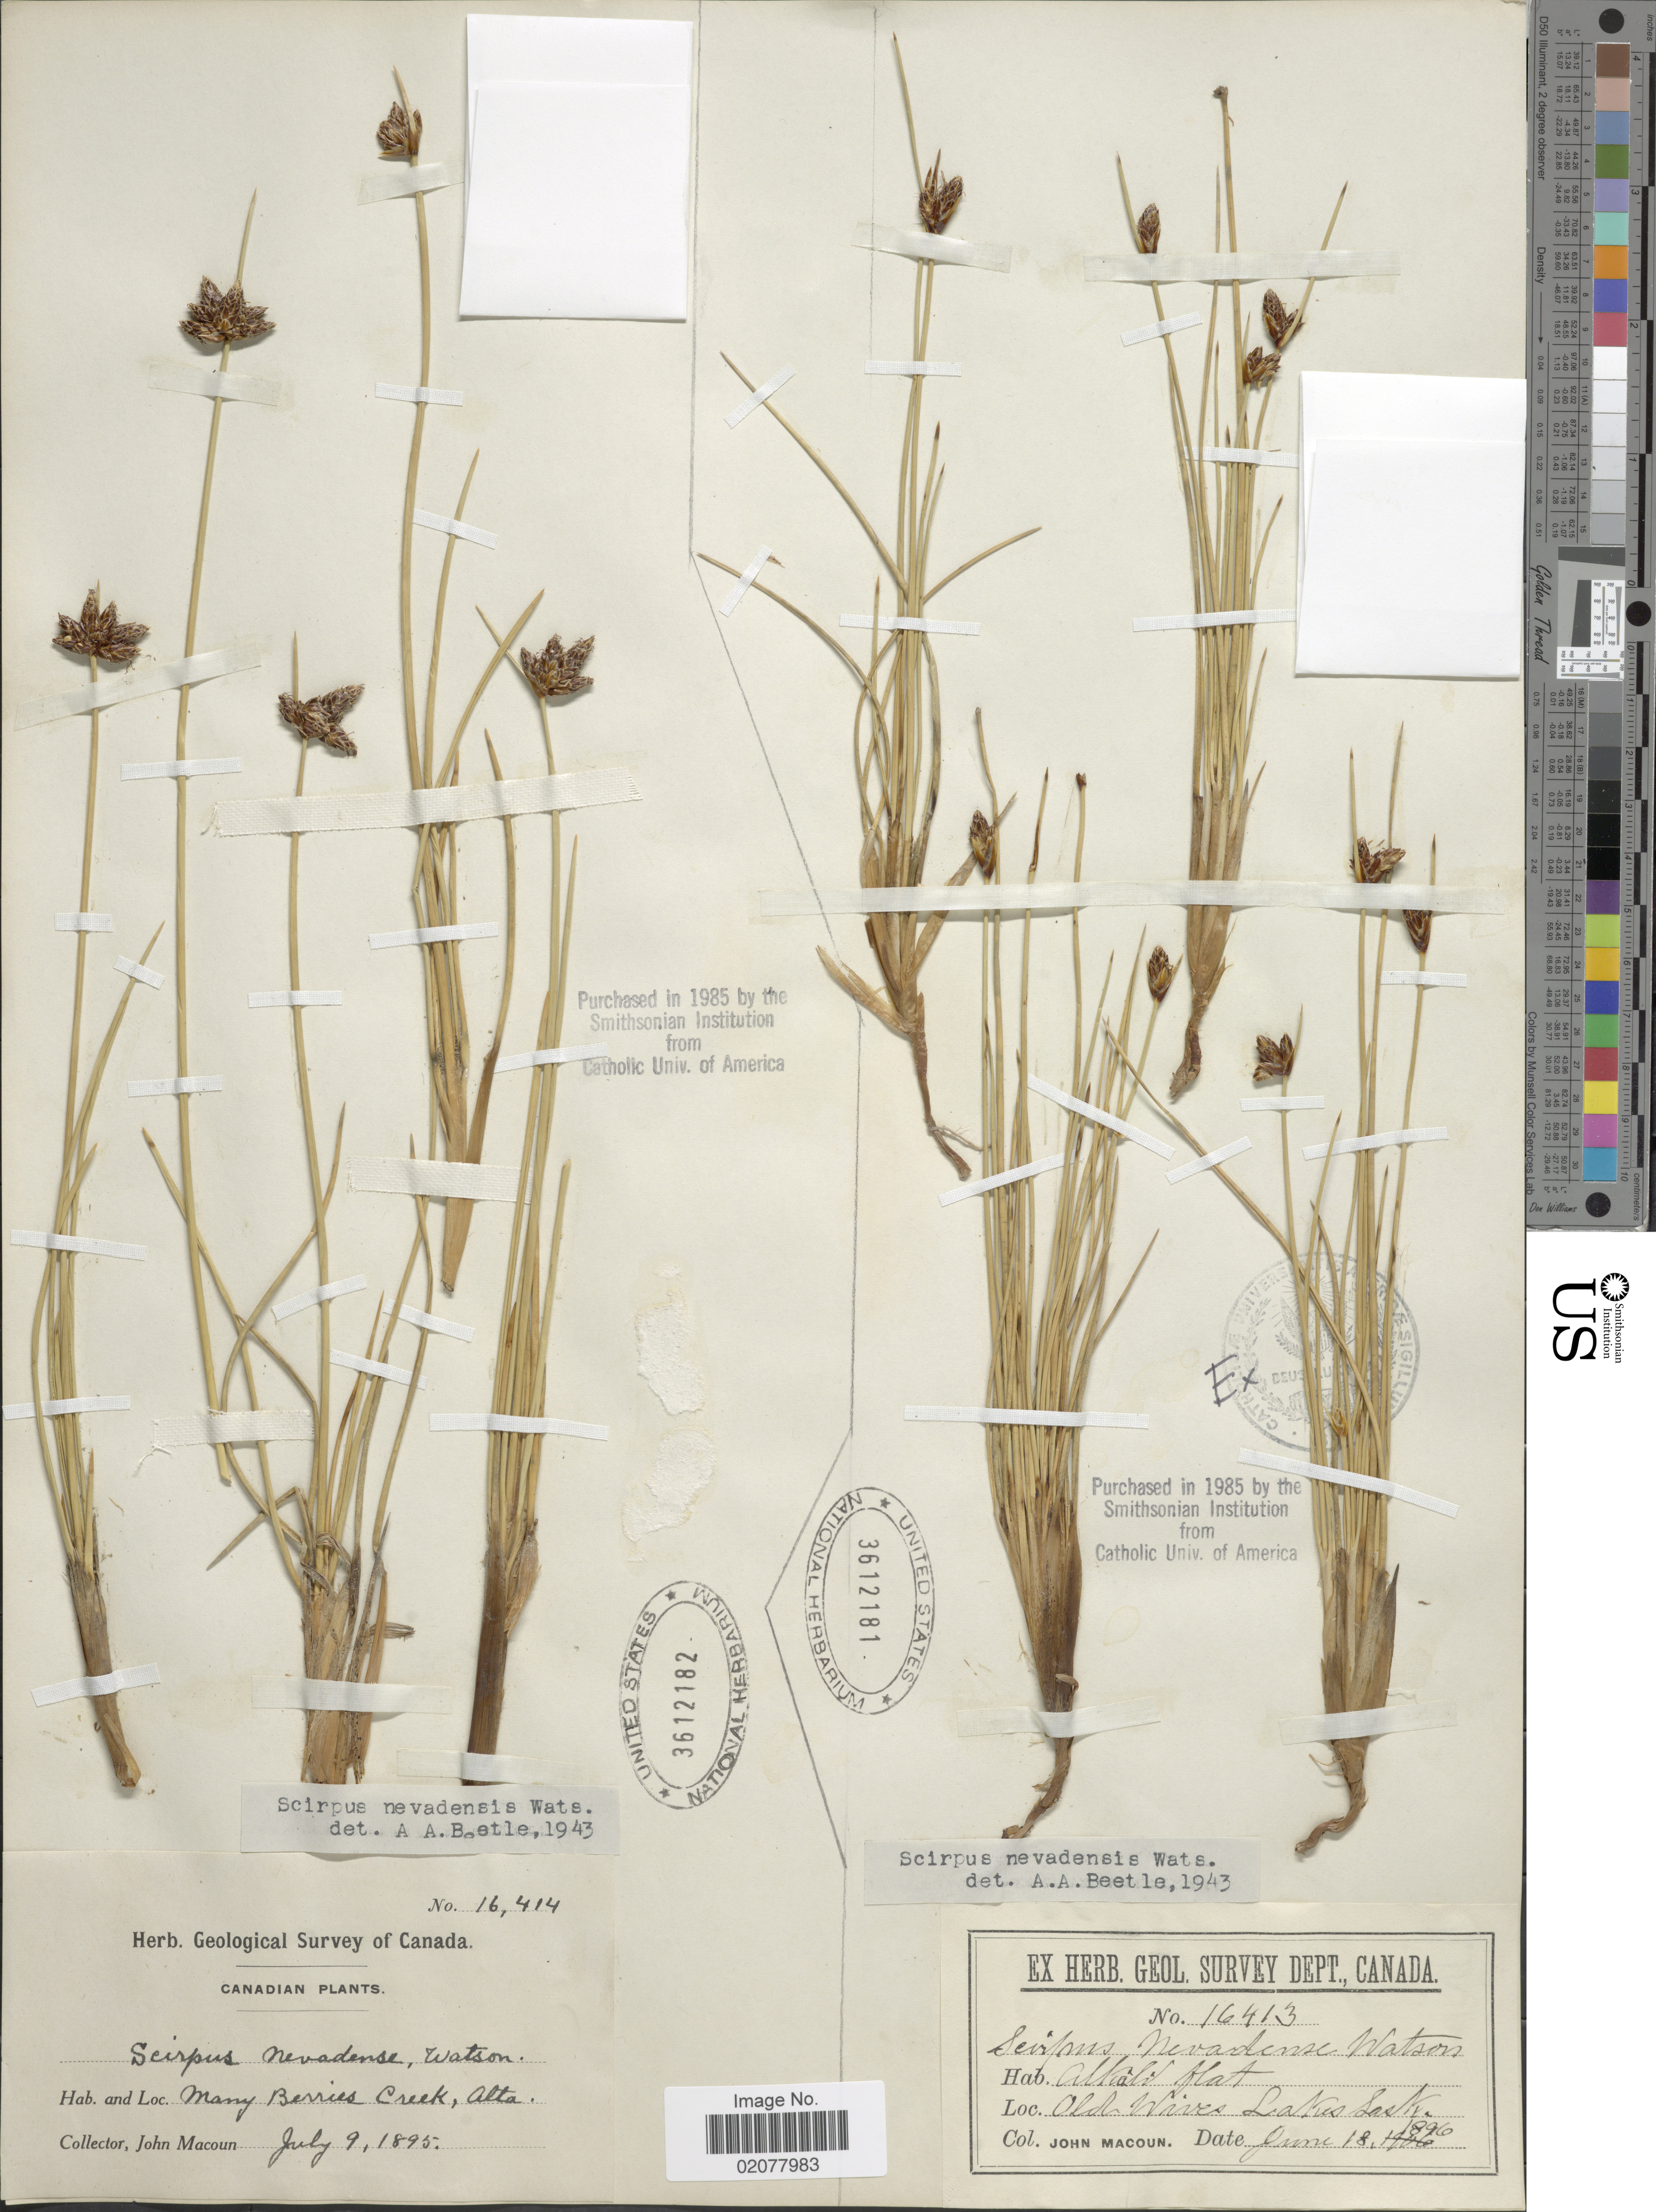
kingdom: Plantae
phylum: Tracheophyta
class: Liliopsida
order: Poales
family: Cyperaceae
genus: Amphiscirpus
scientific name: Amphiscirpus nevadensis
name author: (S. Watson) Oteng-Yeb.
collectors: J. Macoun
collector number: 16413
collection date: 1896-06-18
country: Canada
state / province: Saskatchewan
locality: Old Wives Lakes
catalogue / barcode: US 3612181